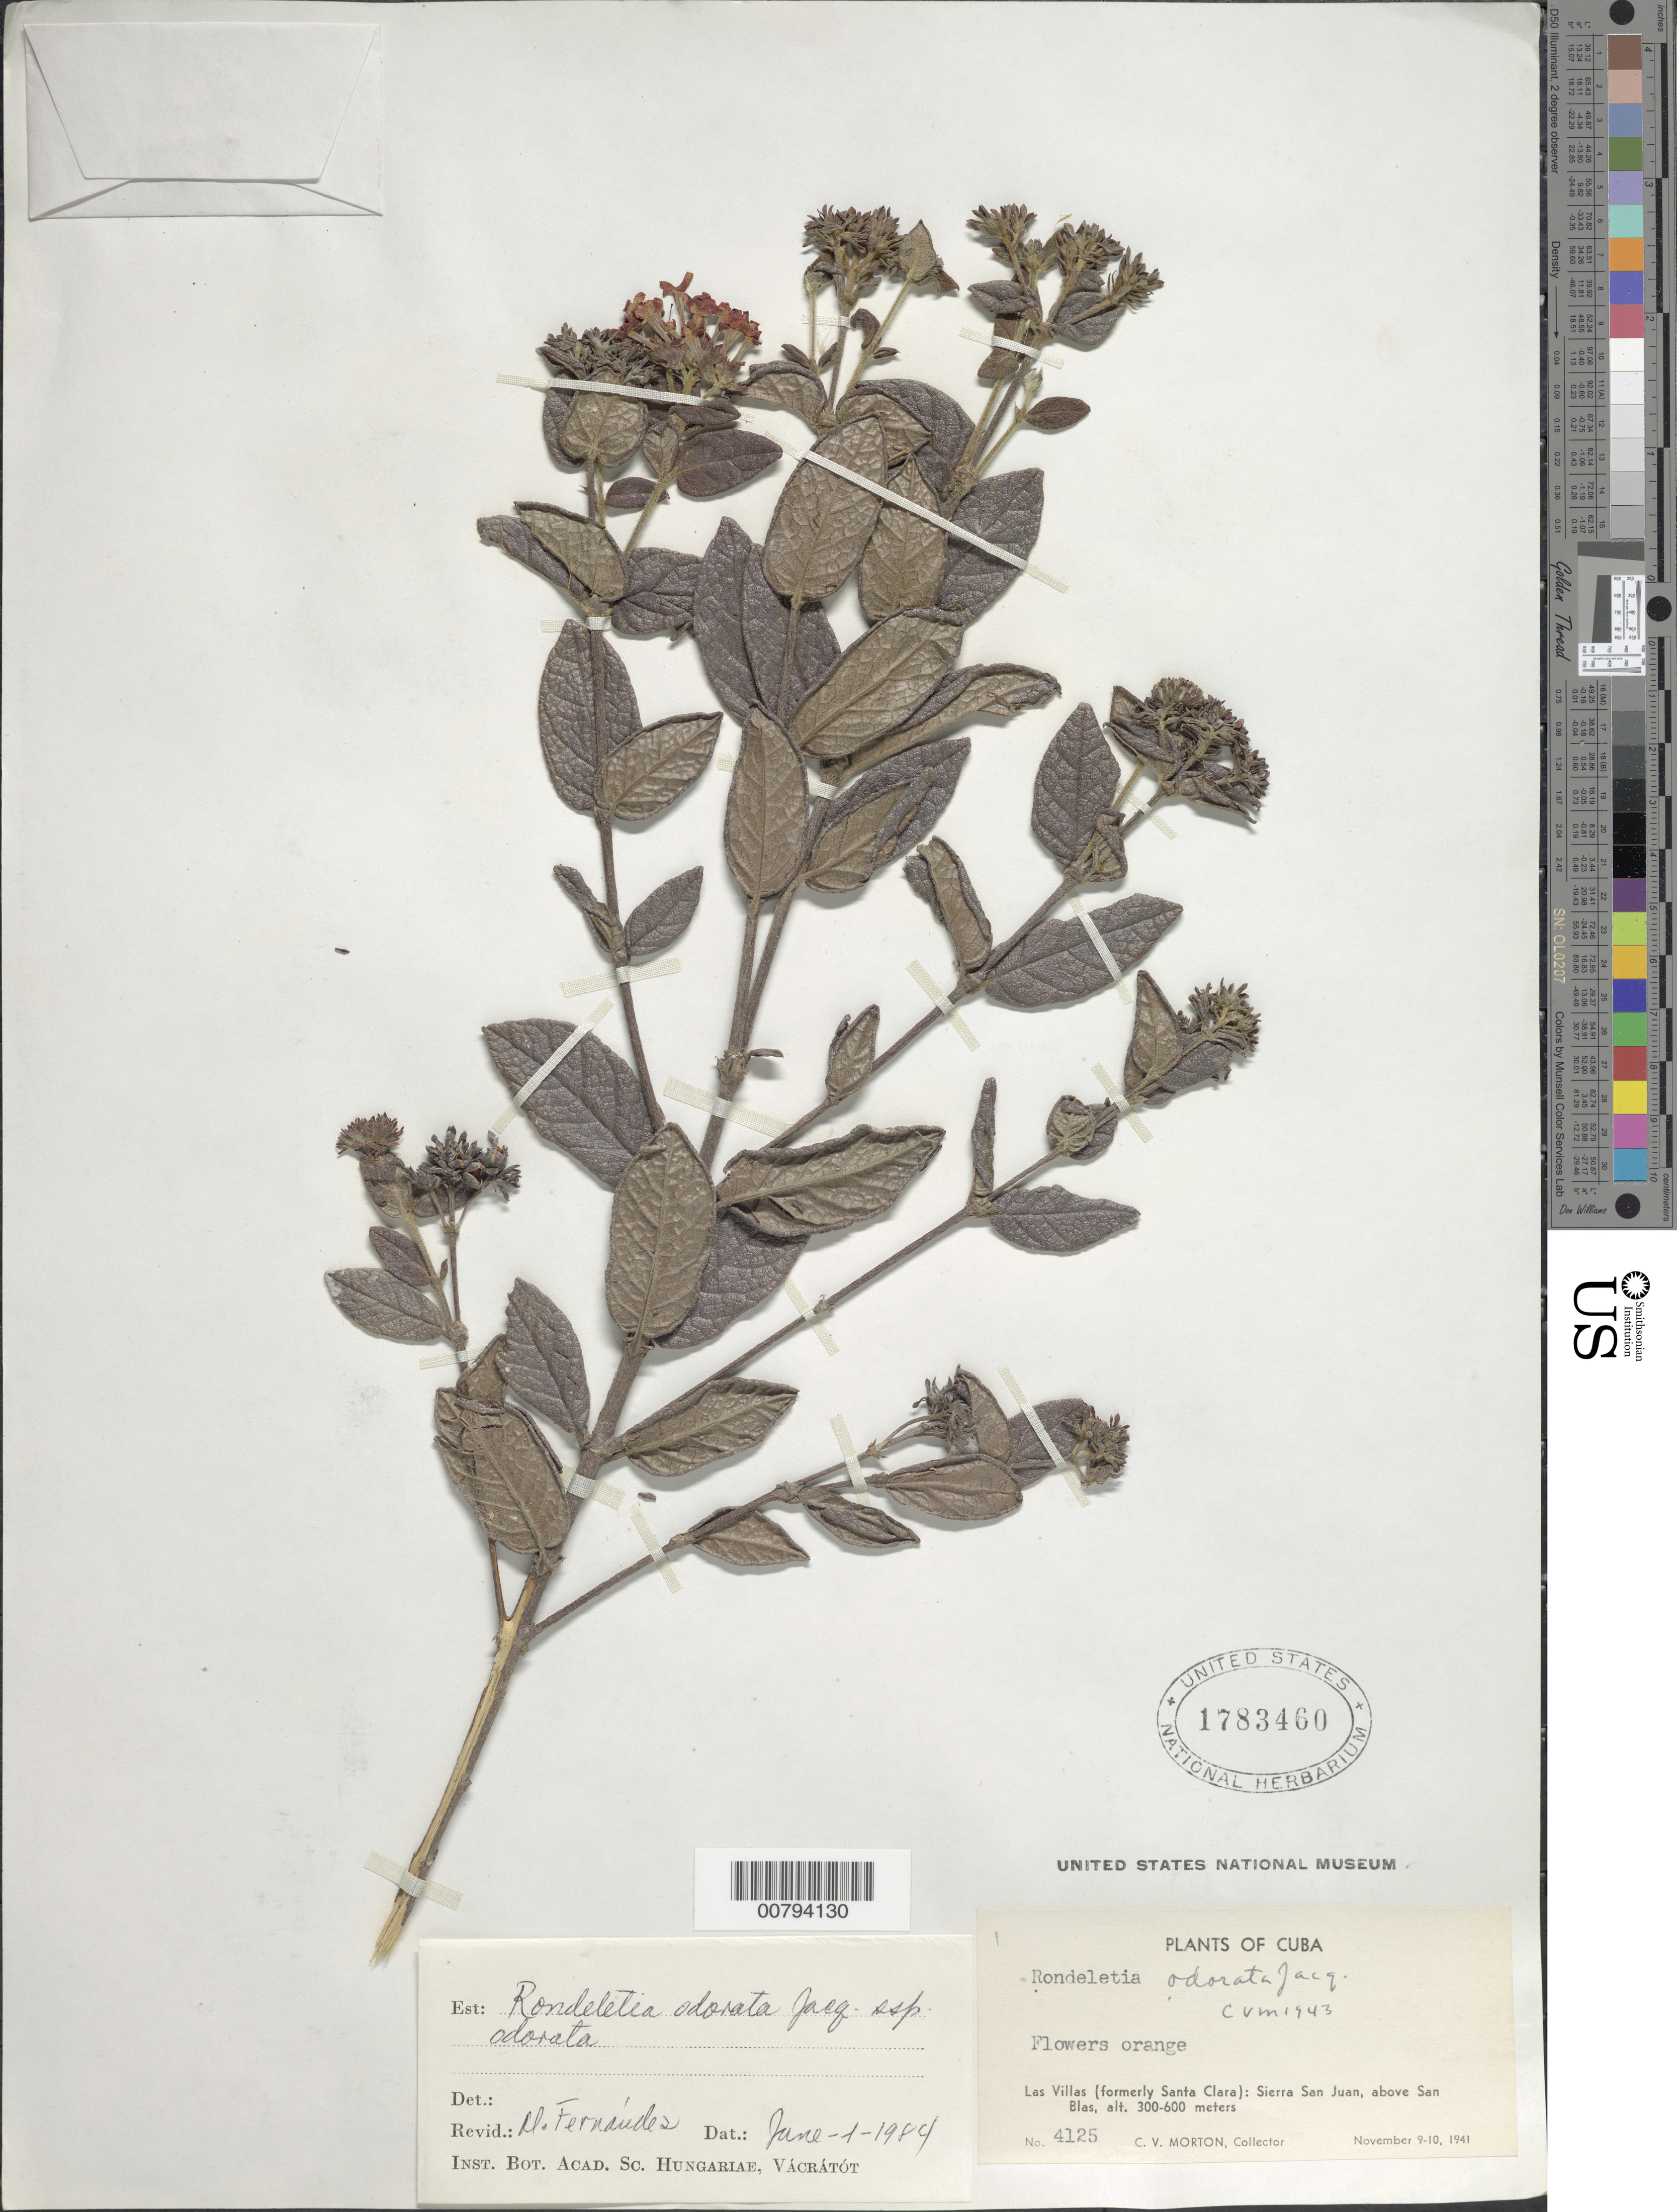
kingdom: Plantae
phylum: Tracheophyta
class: Magnoliopsida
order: Gentianales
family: Rubiaceae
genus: Rondeletia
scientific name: Rondeletia odorata subsp. odorata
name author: Jacq.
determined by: Fernandez, M.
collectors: C. V. Morton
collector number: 4125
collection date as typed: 09 Nov 1941 and 10 Nov 1941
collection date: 1941-11-09,1941-11-10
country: Cuba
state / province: Las Villas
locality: Sierra San Juan, above San Blas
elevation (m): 300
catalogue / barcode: US 1783460